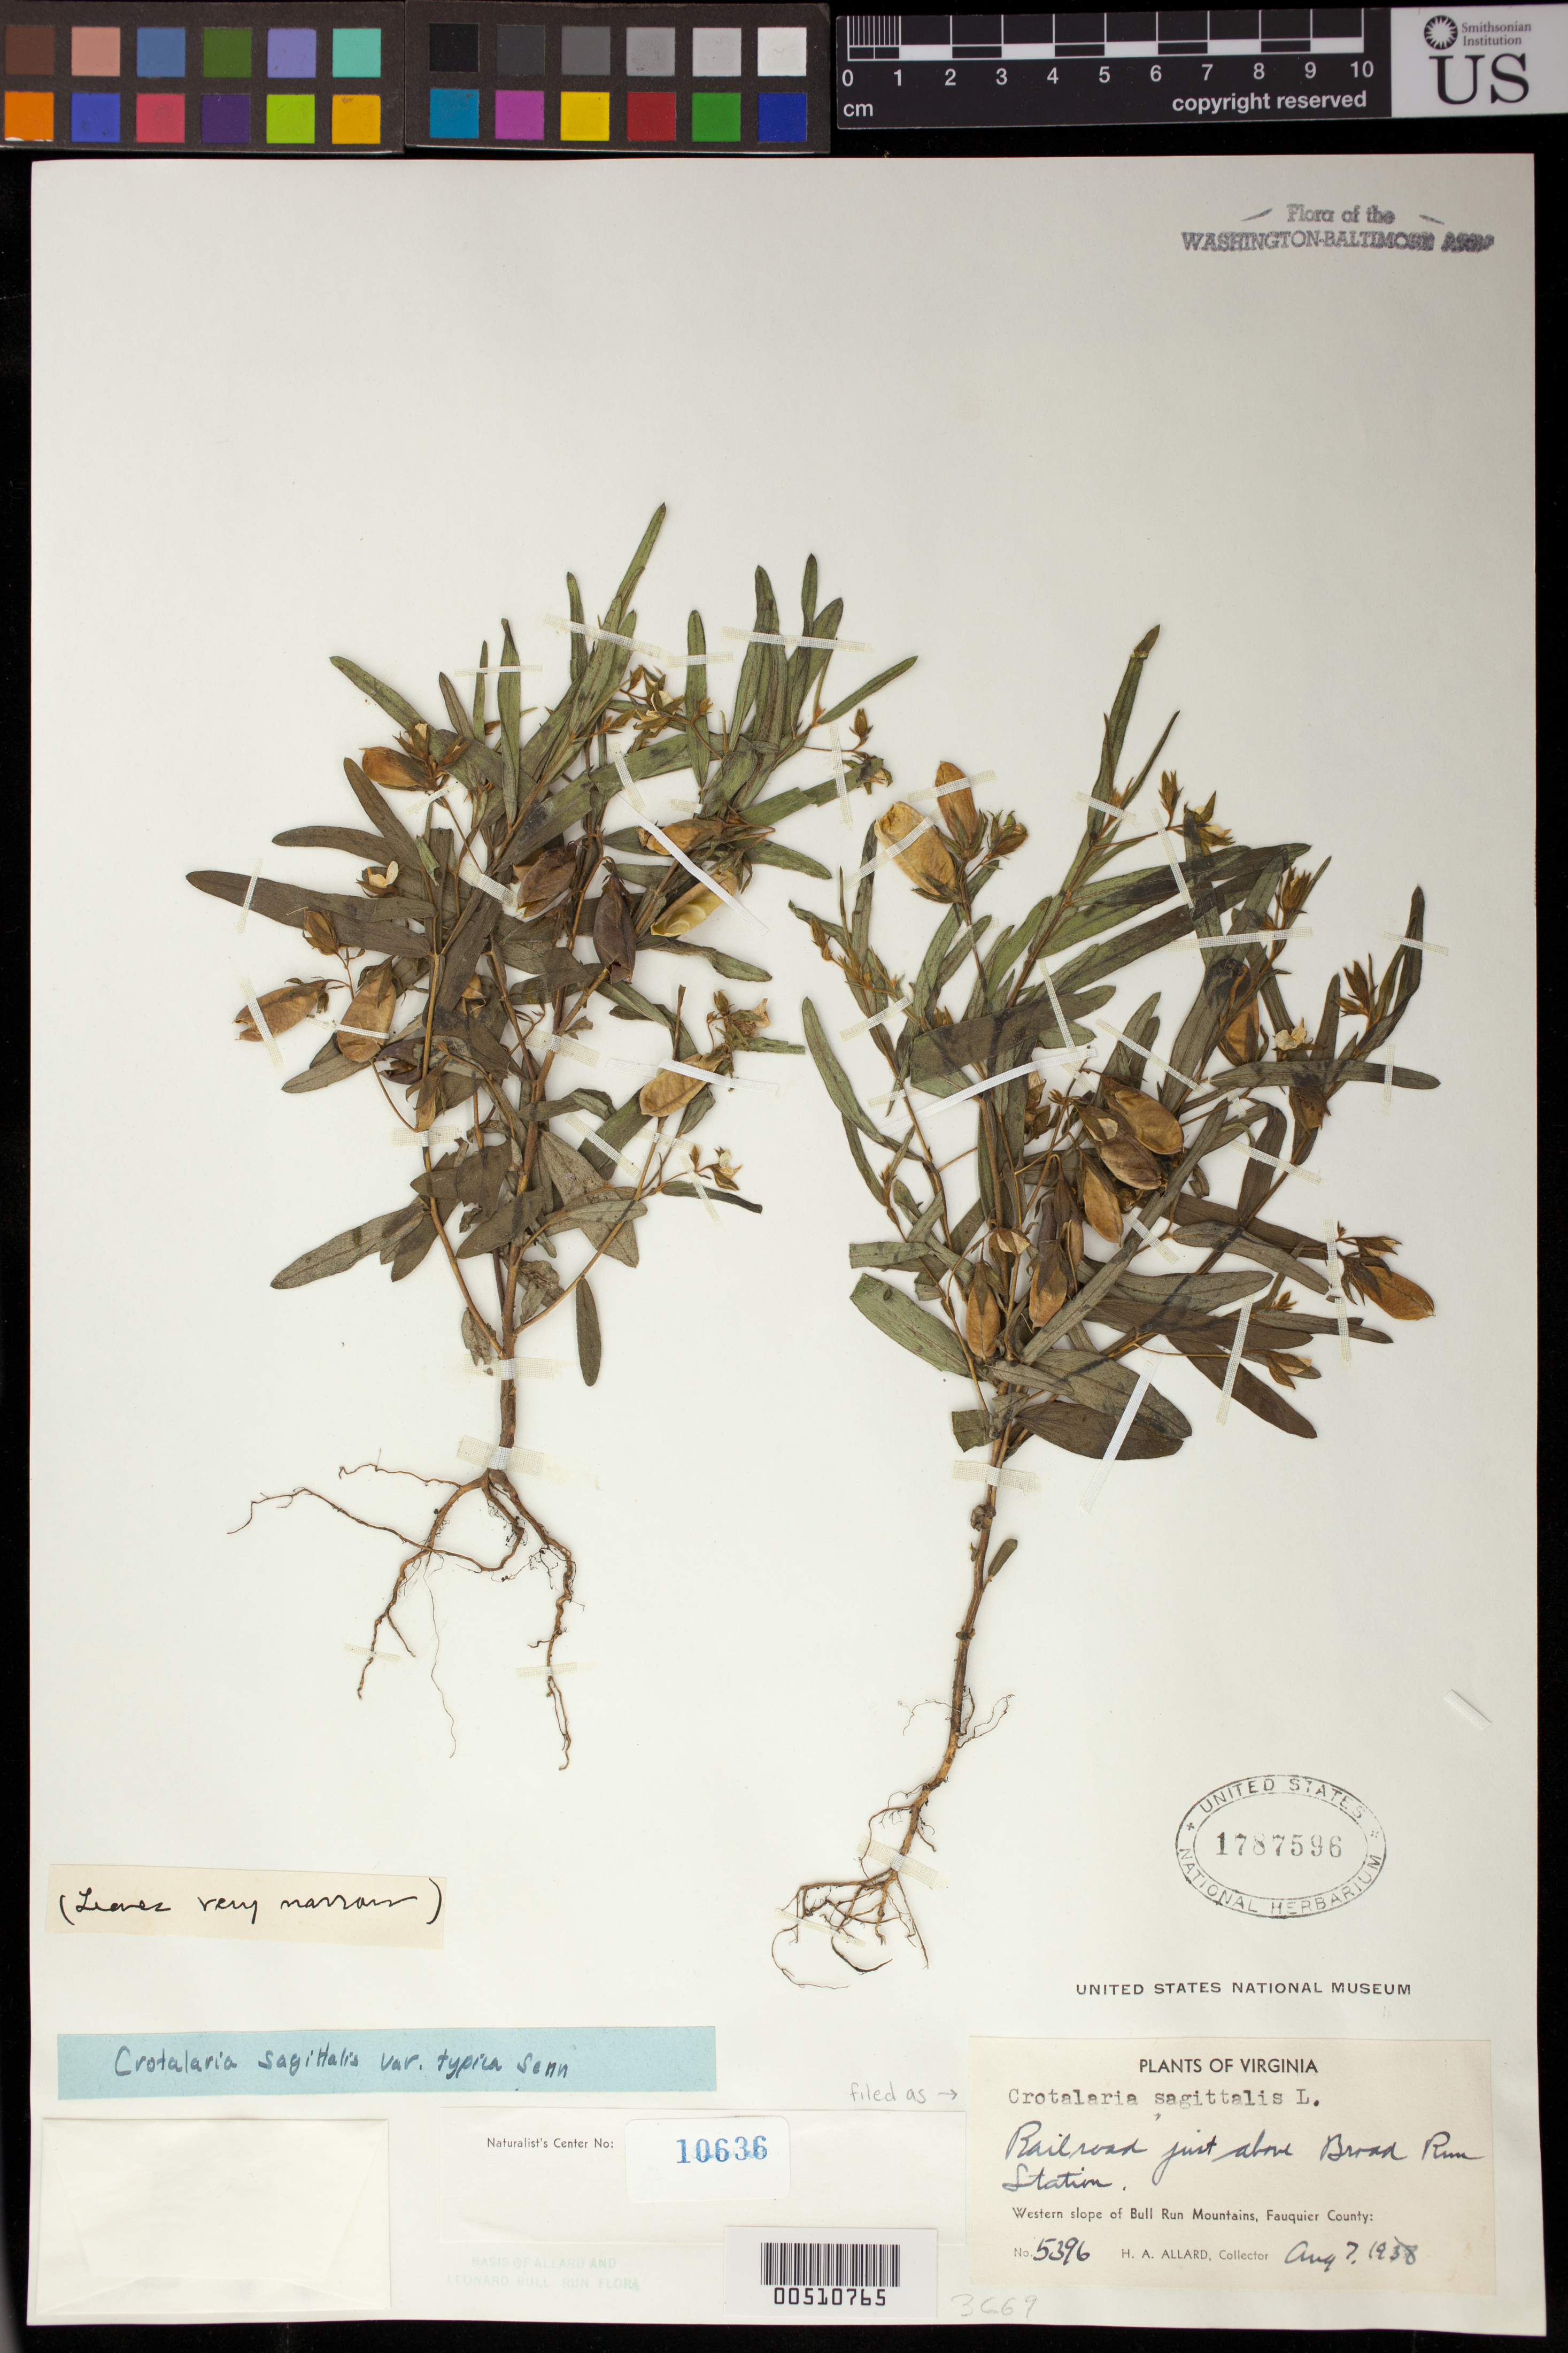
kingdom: Plantae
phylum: Tracheophyta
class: Magnoliopsida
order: Fabales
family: Fabaceae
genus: Crotalaria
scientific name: Crotalaria sagittalis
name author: L.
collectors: H. A. Allard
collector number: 5396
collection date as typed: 07 Aug 1938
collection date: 1938-08-07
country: United States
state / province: Virginia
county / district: Fauquier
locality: Railroad just above Broad Run Station Bull Run Mts.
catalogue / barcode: US 1787596